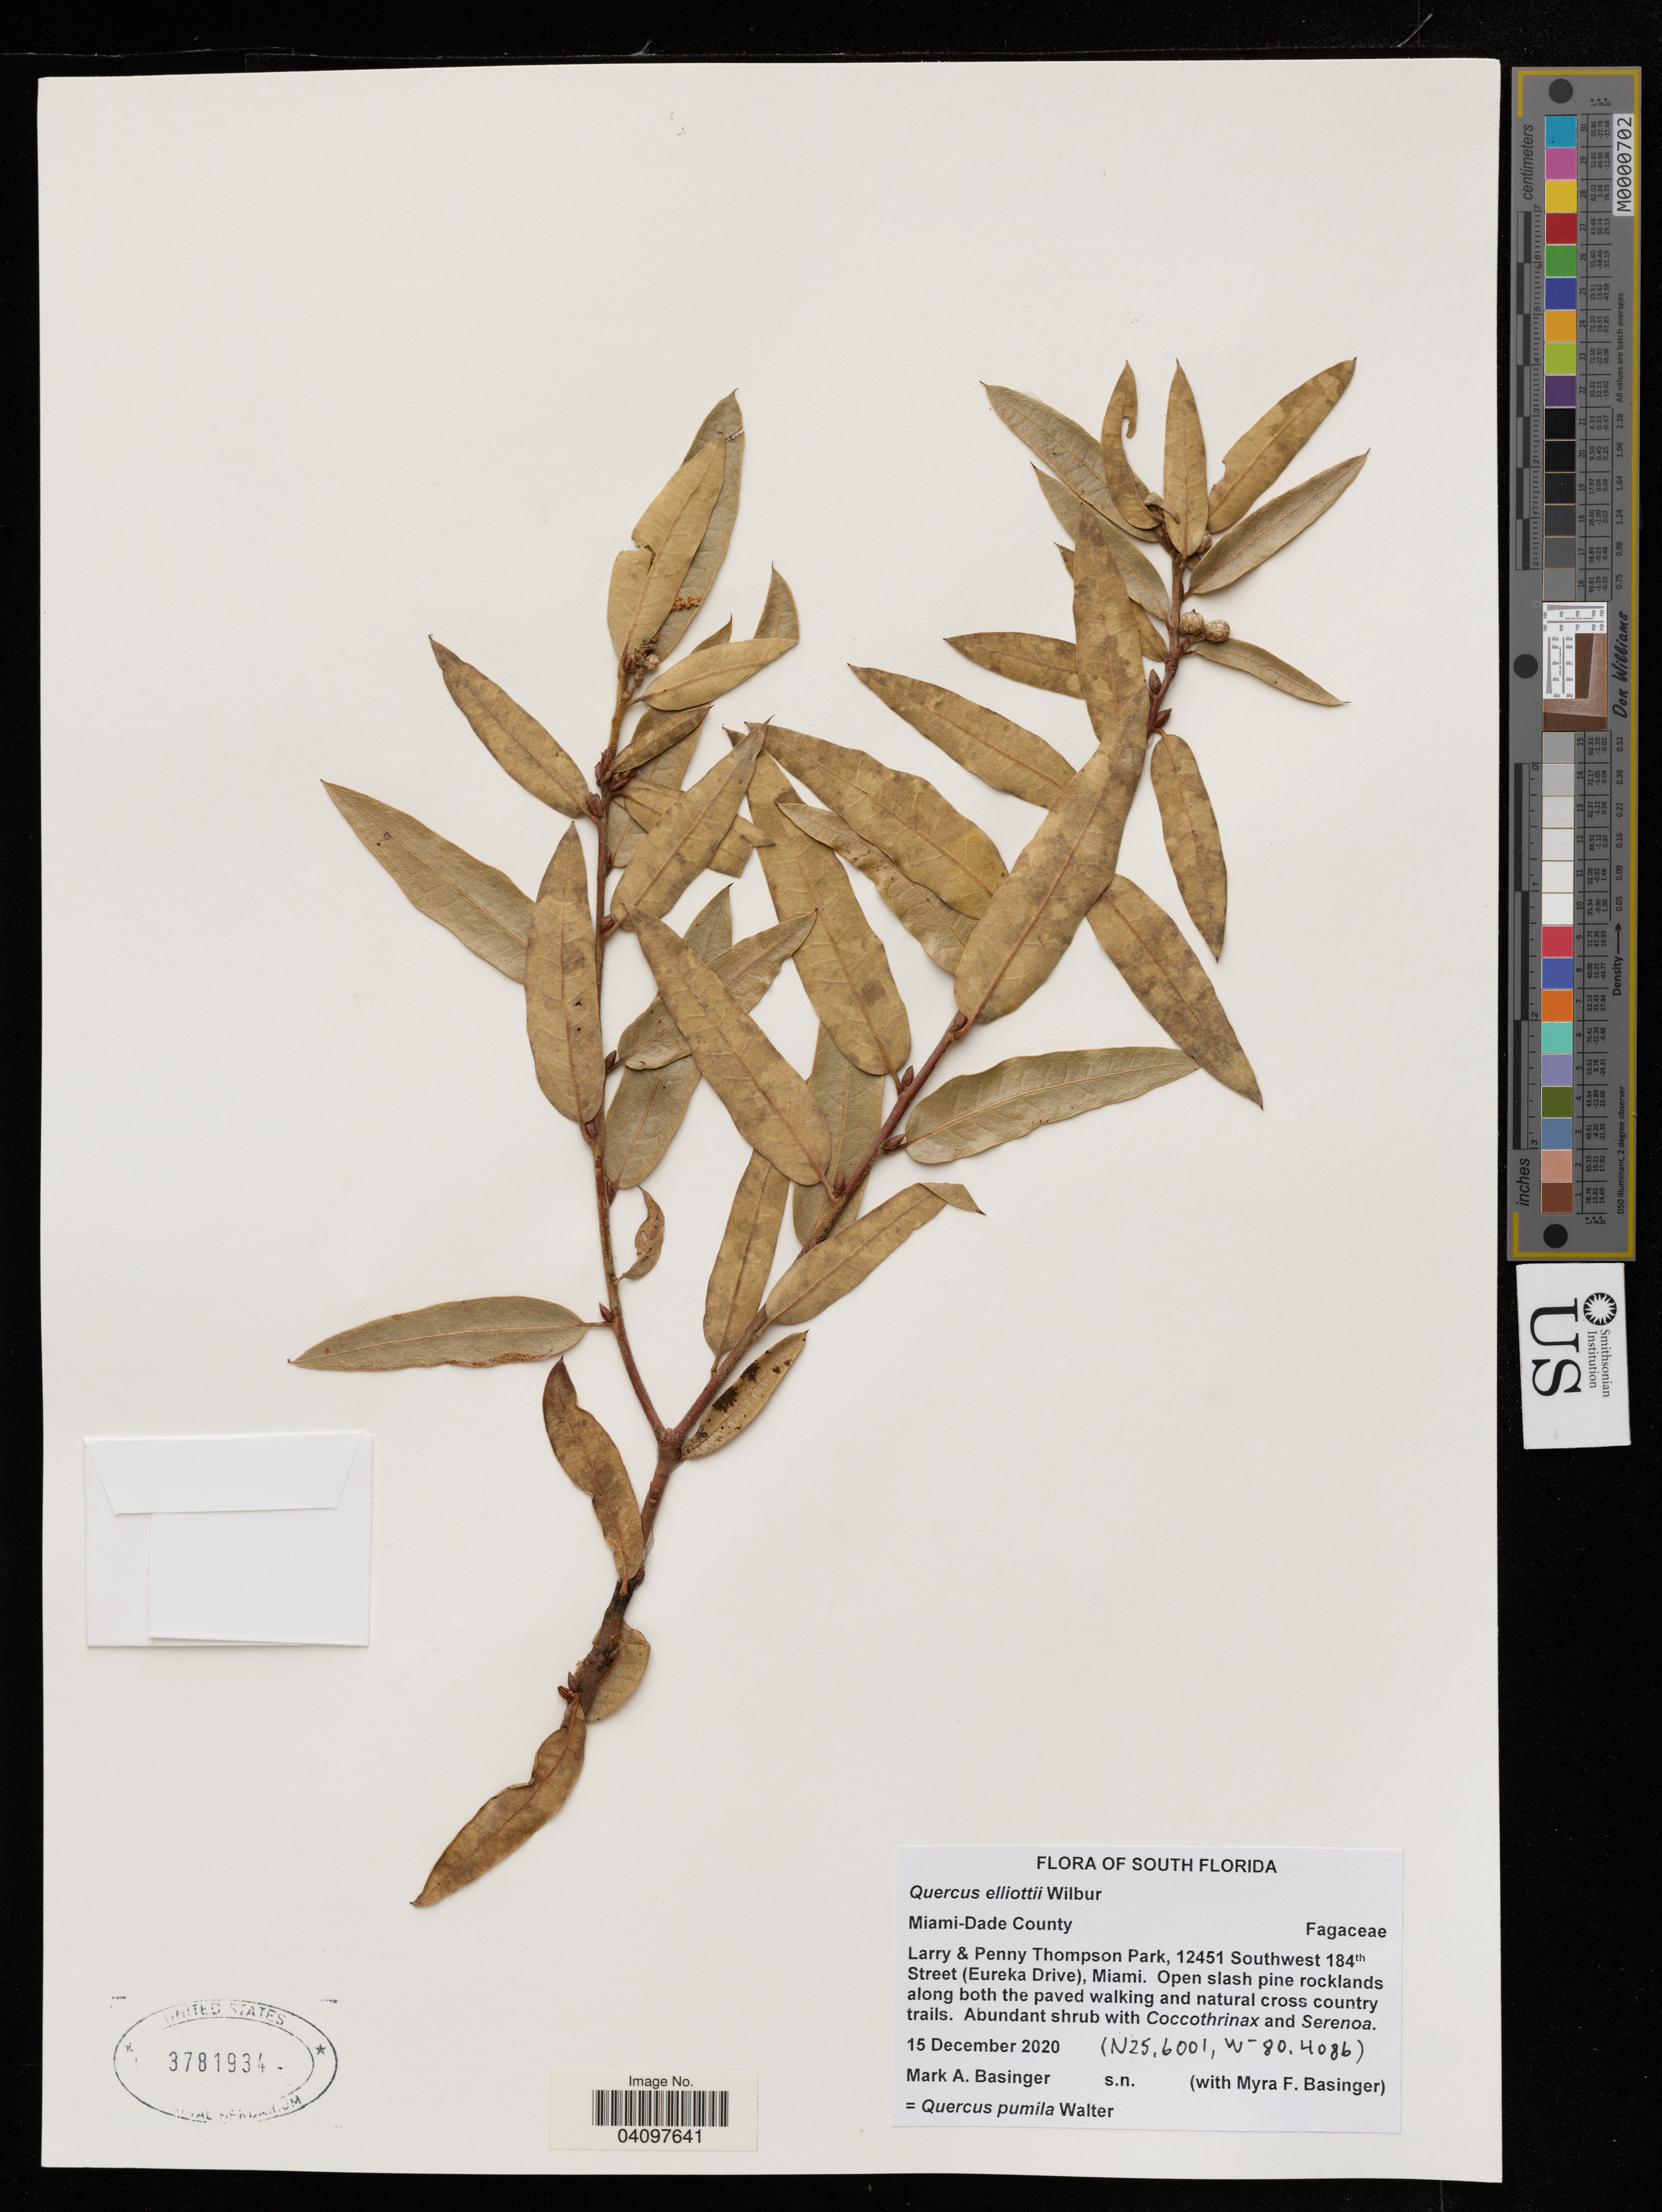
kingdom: Plantae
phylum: Tracheophyta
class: Magnoliopsida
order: Fagales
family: Fagaceae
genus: Quercus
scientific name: Quercus elliottii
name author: Wilbur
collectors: M. Basinger & M. Basinger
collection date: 2020-12-15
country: United States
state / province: Florida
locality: South Florida, Miami-Dade County, Larry & Penny Thompson Park, 12451 Southwest 184th Street (Eureka Drive), Miami.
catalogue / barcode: US 3781934